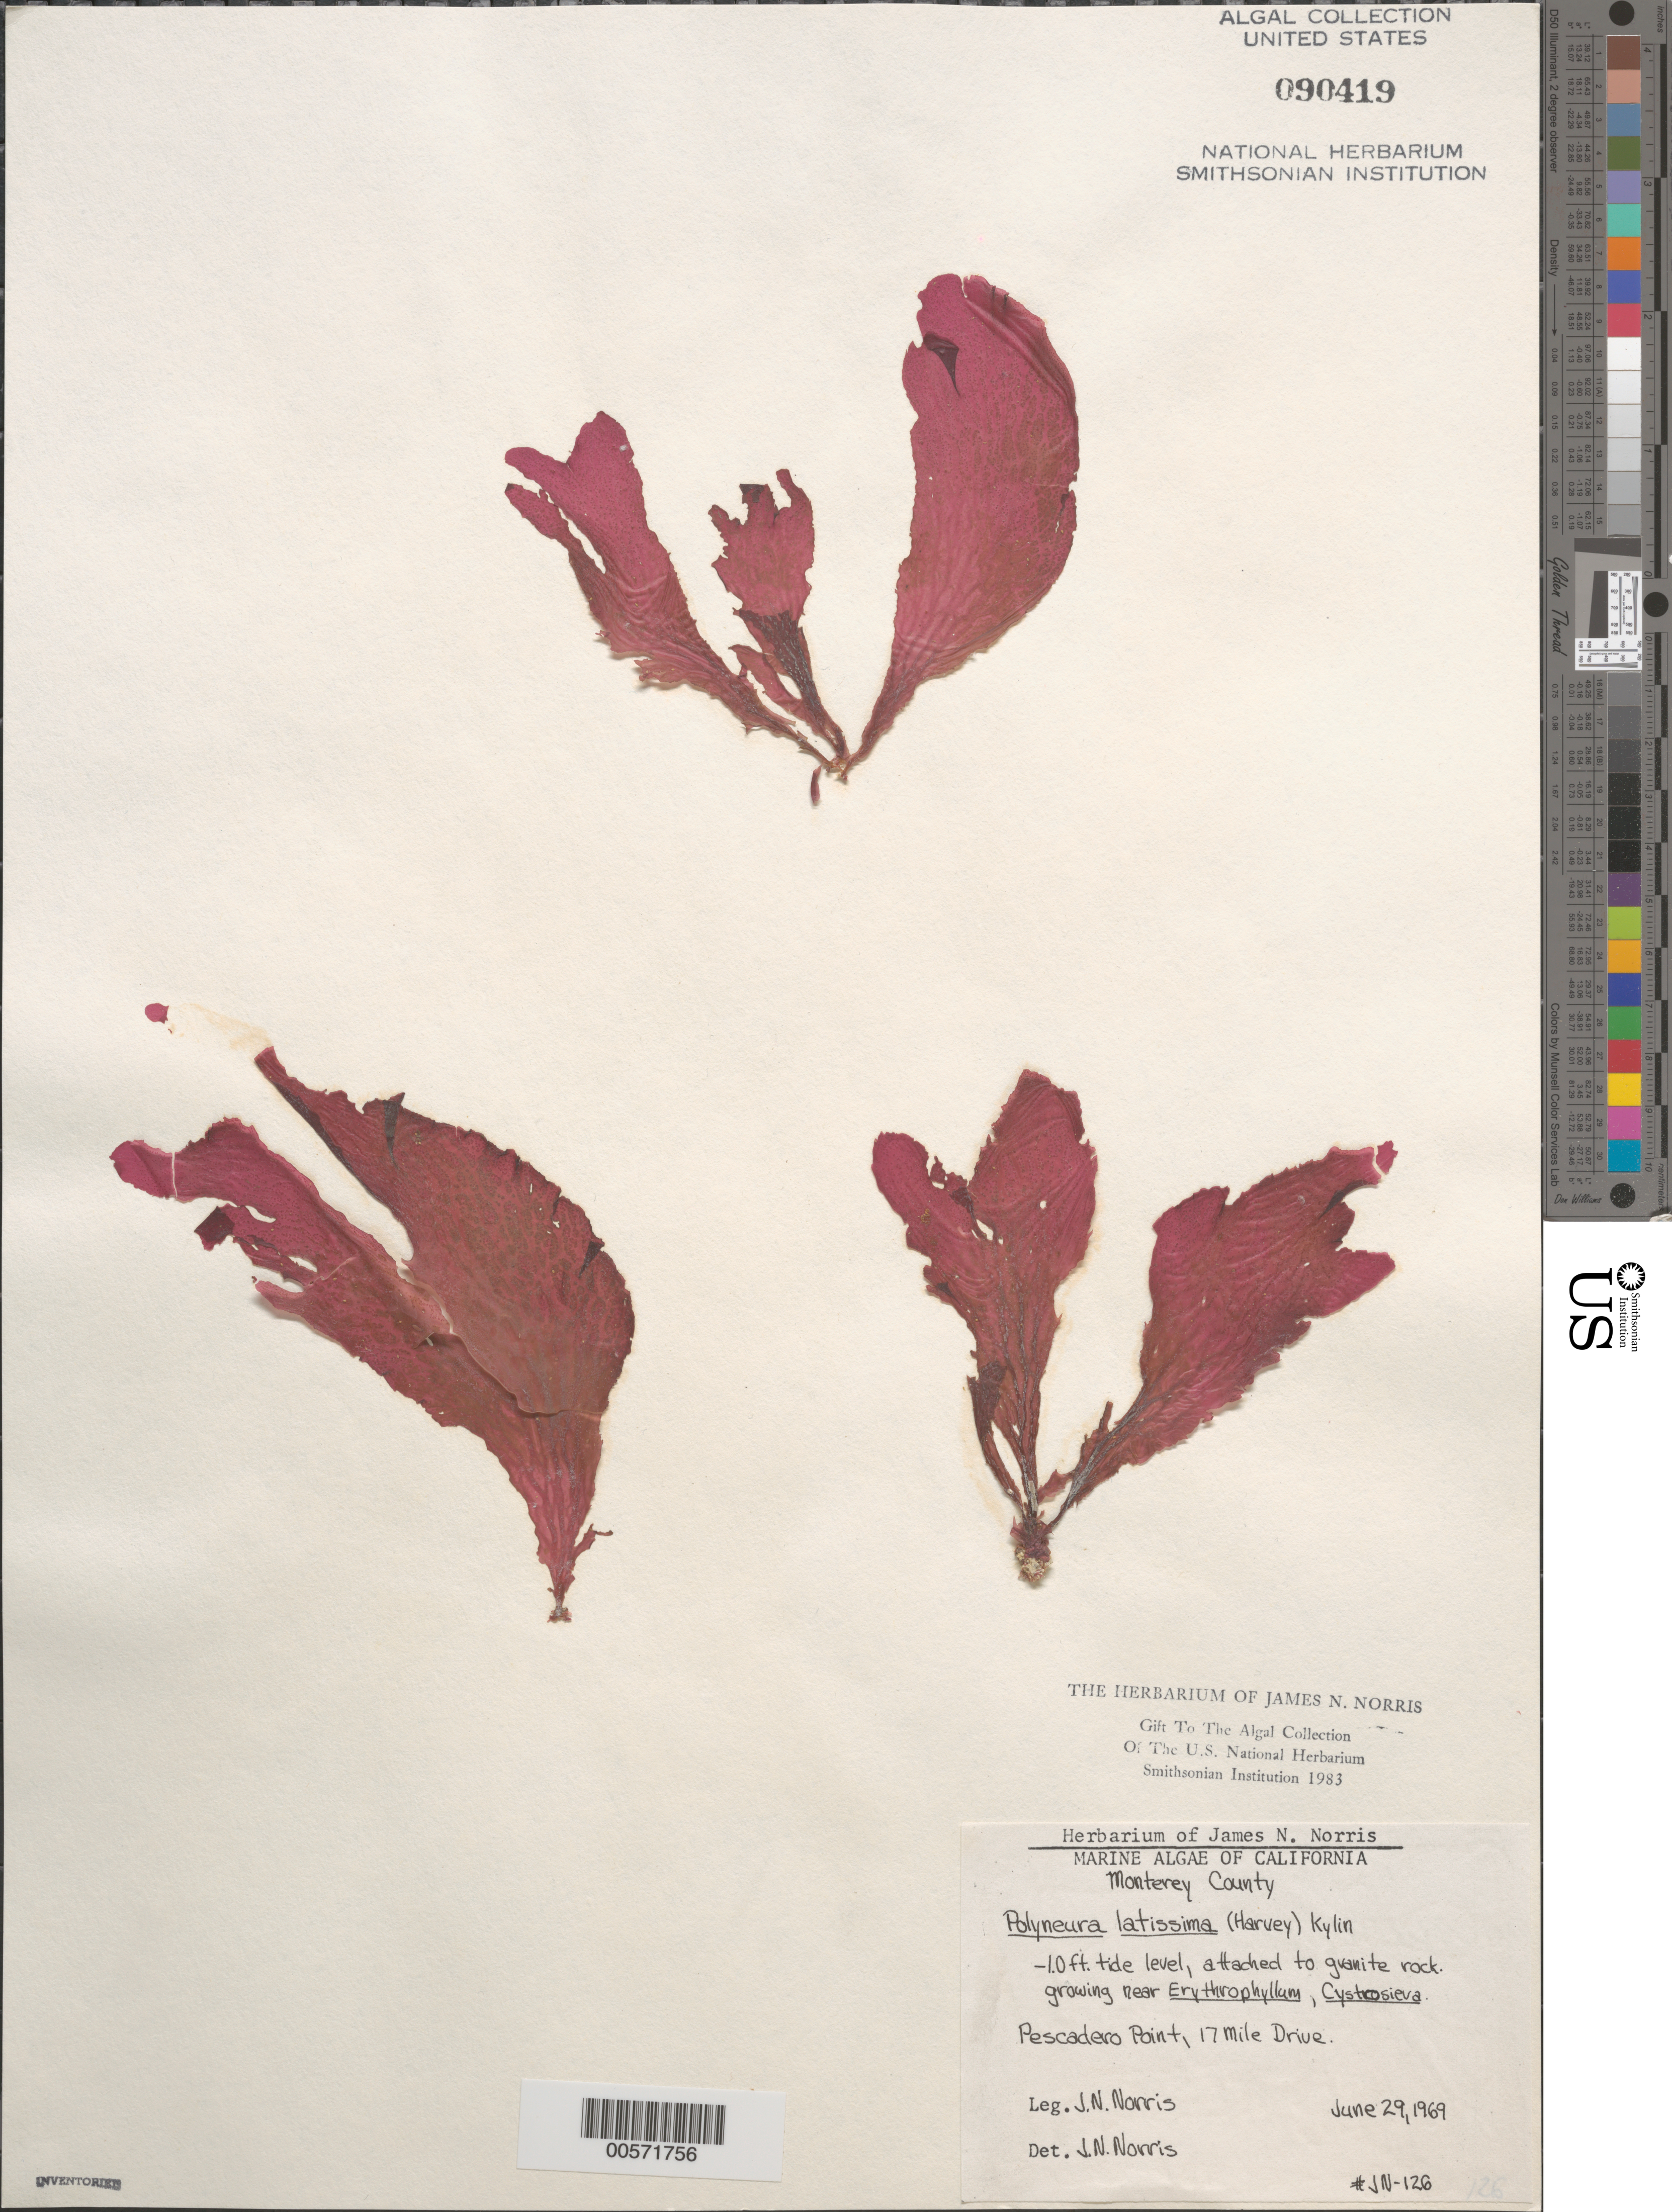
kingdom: Plantae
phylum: Rhodophyta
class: Florideophyceae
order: Ceramiales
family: Delesseriaceae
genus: Polyneura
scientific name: Polyneura latissima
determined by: Norris, James N.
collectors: J. N. Norris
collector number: JN-126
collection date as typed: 29 Jun 1969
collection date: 1969-06-29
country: United States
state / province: California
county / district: Monterey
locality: Pescadero Point, 17 Mile Drive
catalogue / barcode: US 90419